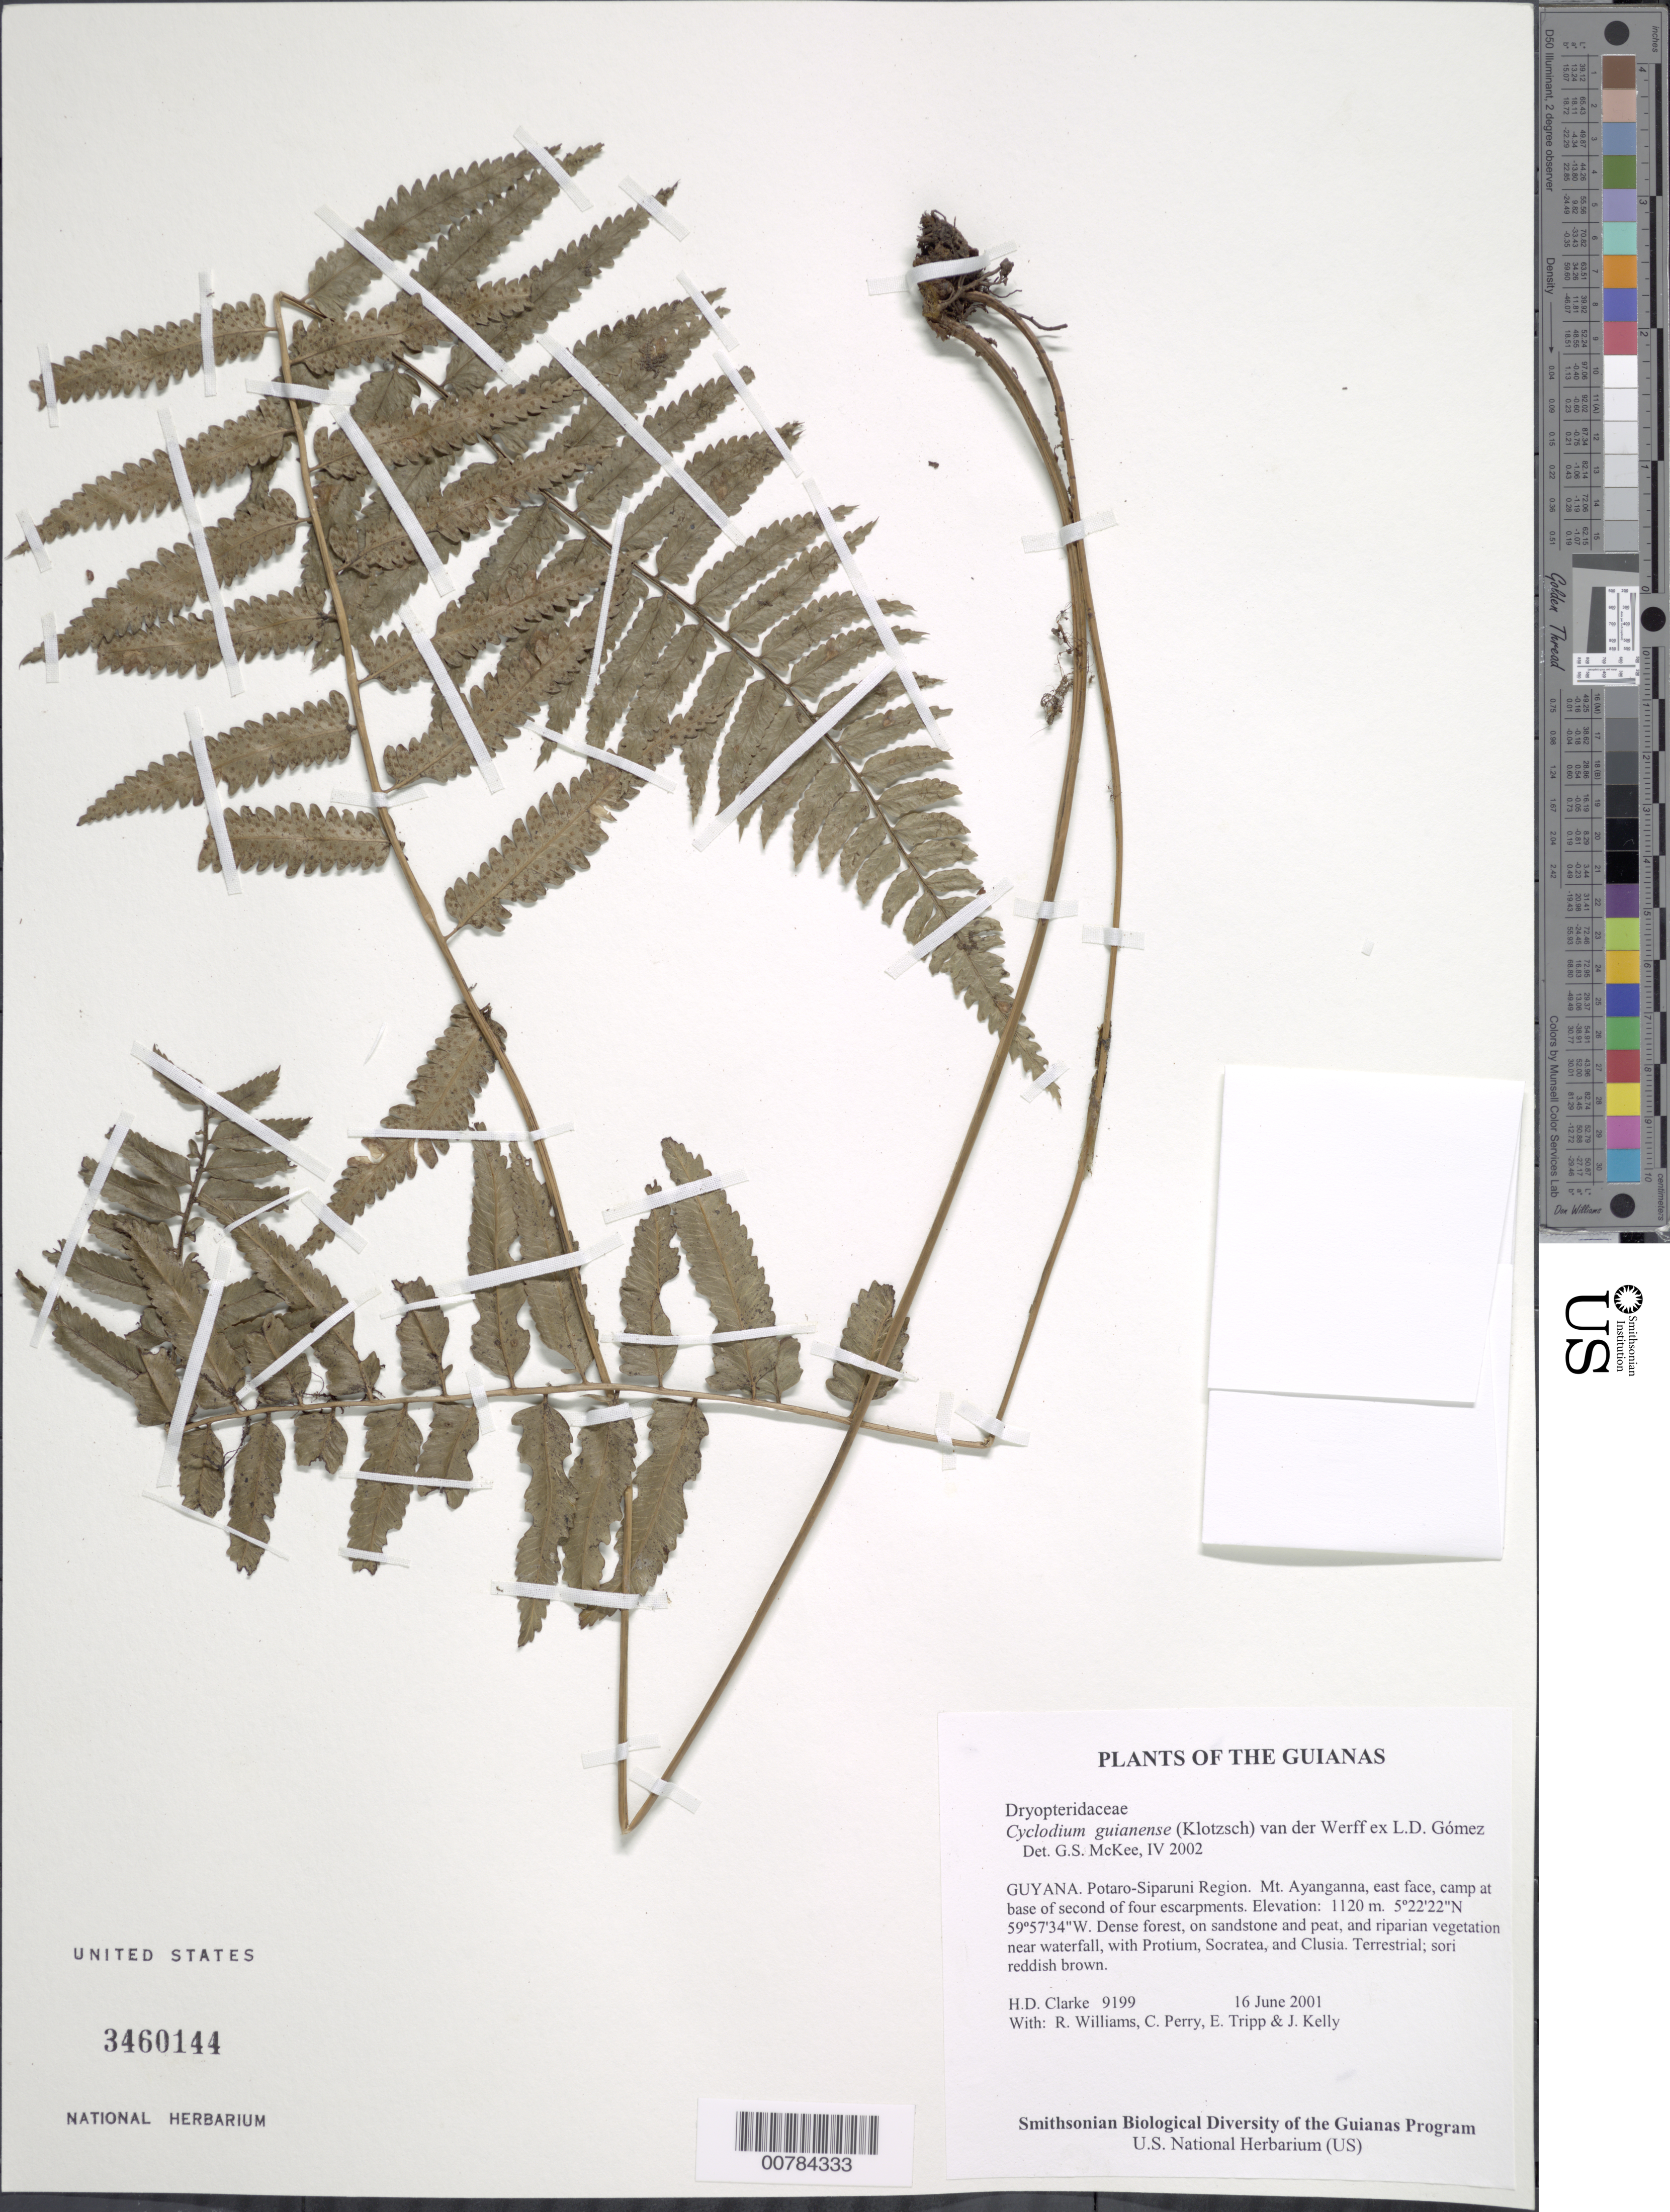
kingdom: Plantae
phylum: Tracheophyta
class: Polypodiopsida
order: Polypodiales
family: Dryopteridaceae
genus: Cyclodium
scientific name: Cyclodium guianense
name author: (Klotzsch) van der Werff ex L.D. Gómez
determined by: McKee, G. S., (US), NMNH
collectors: H. D. Clarke, R. Williams, C. Perry, E. Tripp & J. Kelly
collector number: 9199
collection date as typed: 16 June 2001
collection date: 2001-06-16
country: Guyana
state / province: Potaro-Siparuni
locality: Mt. Ayanganna, east face, camp at base of second of four escarpments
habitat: Dense forest, on sandstone and peat, and riparian vegetation near waterfall, with Protium, Socratea, and Clusia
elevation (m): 1120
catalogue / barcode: US 3460144